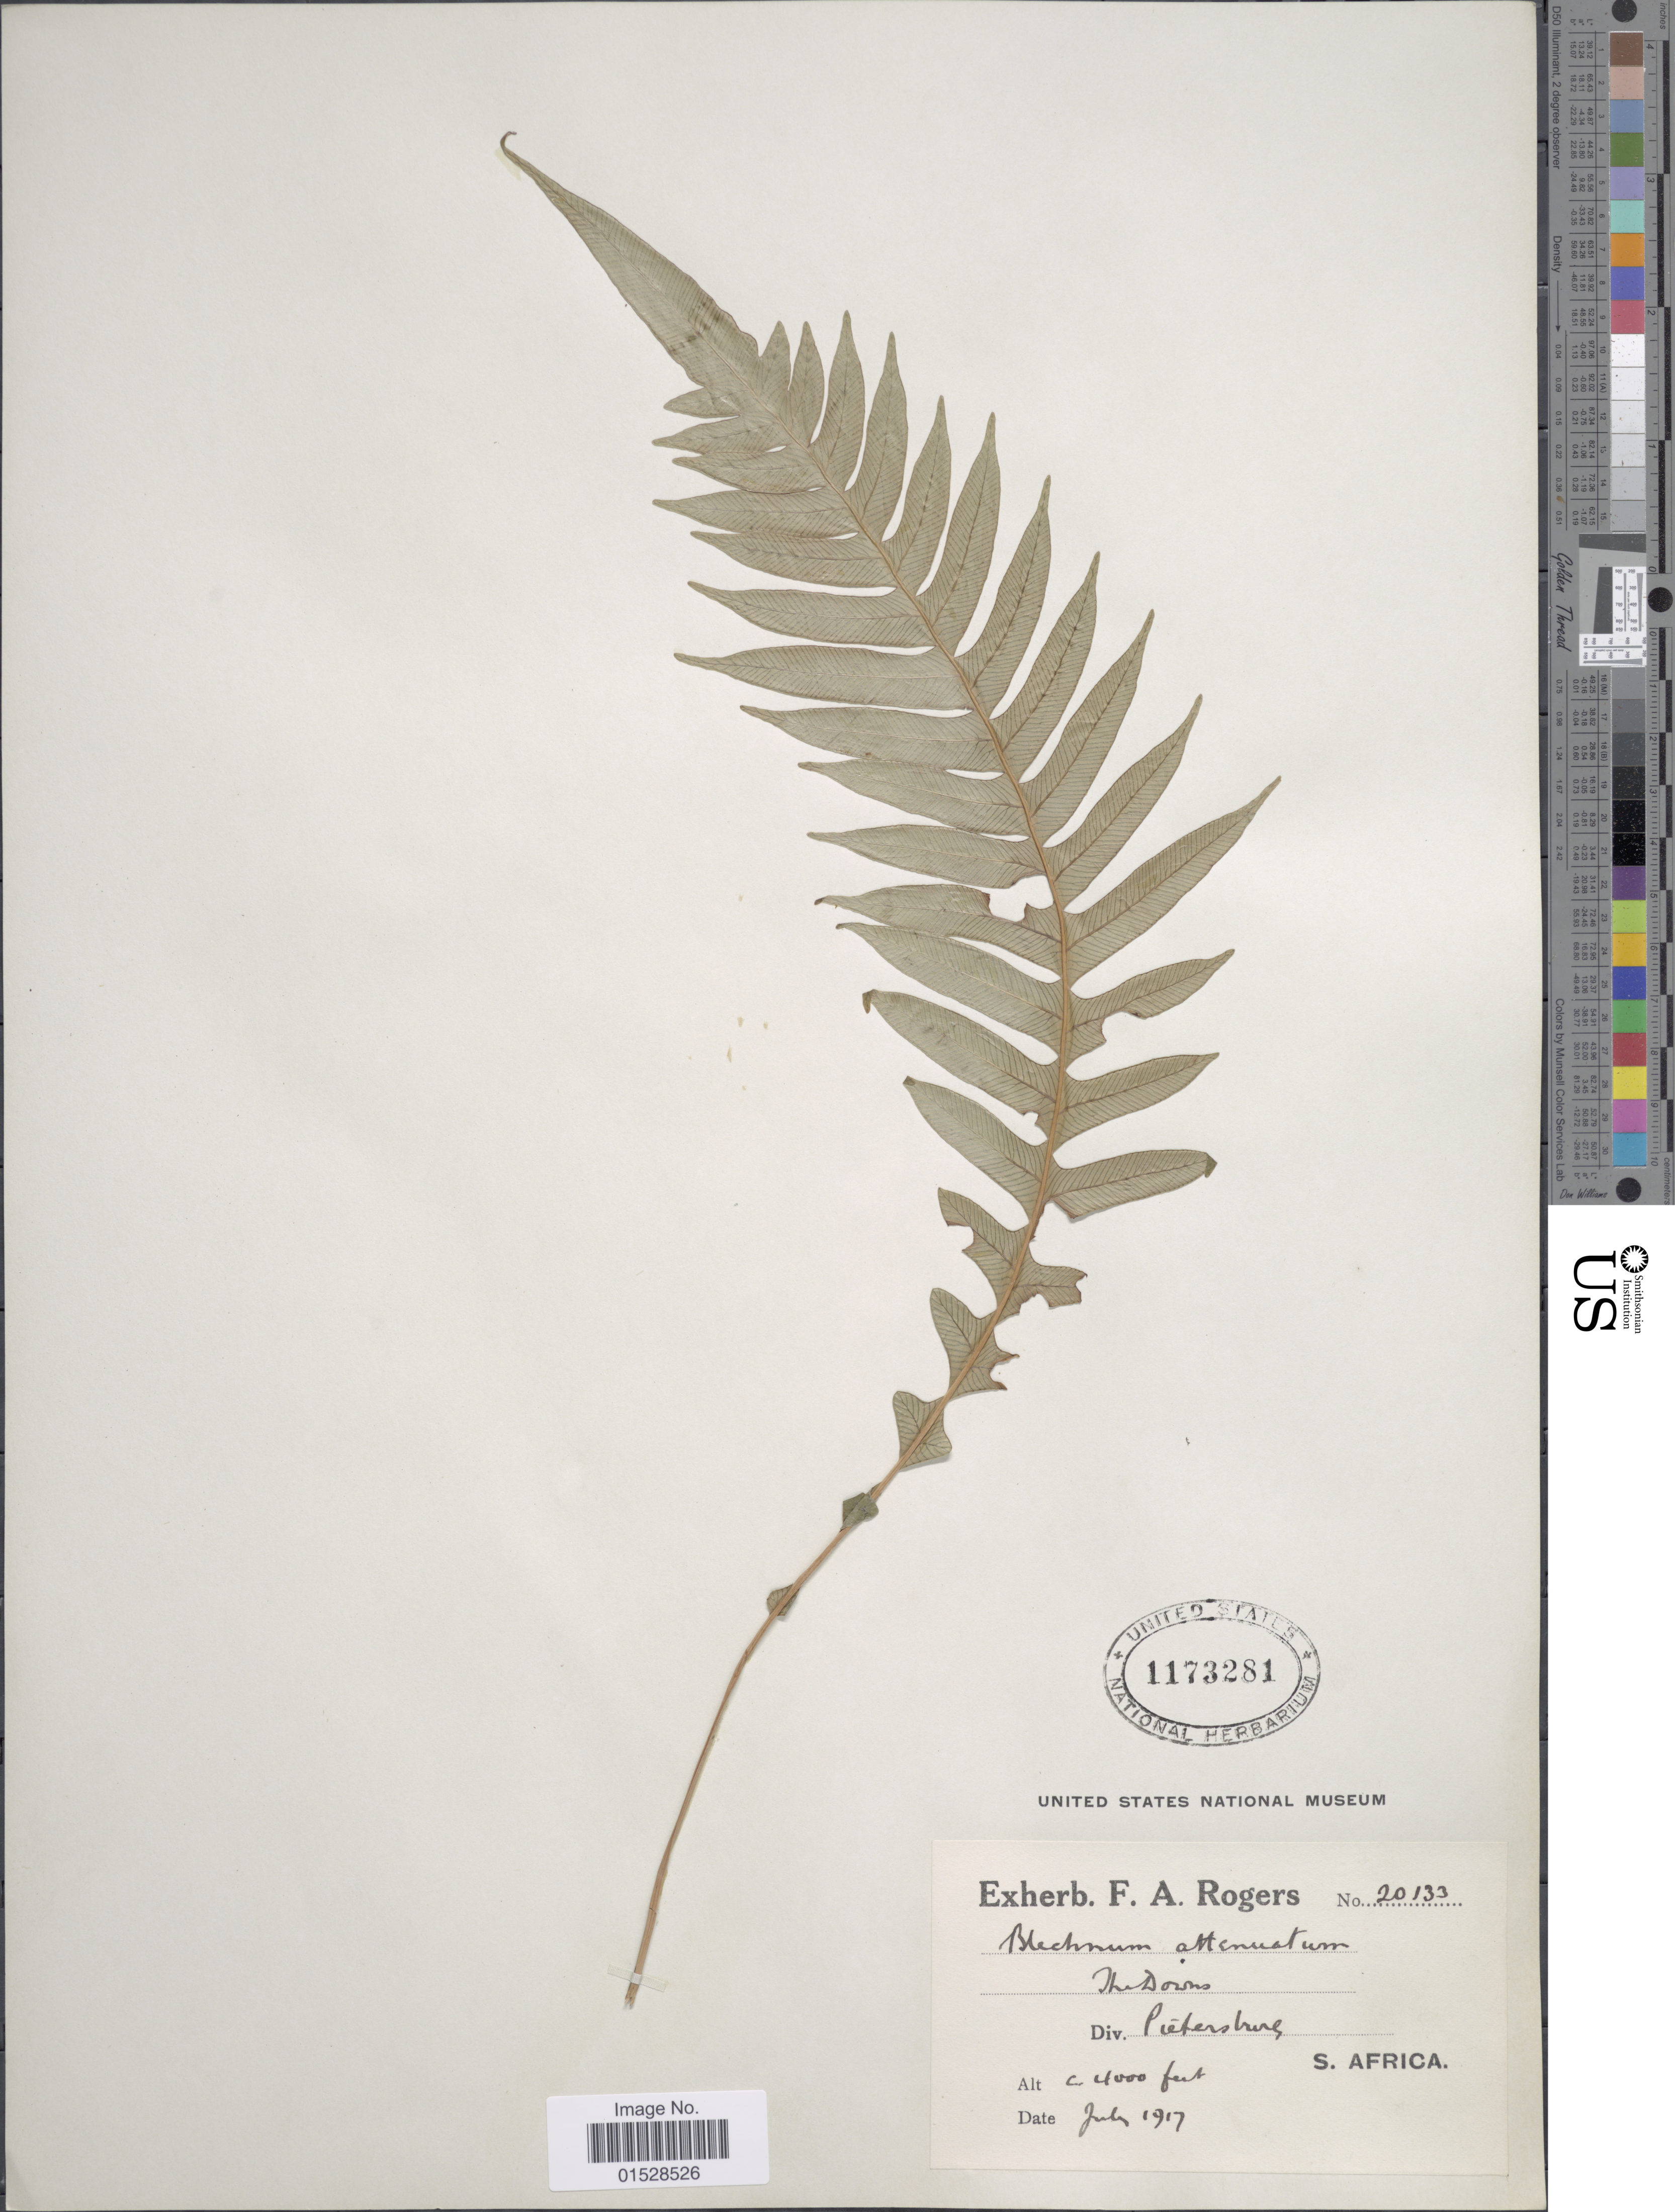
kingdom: Plantae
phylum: Tracheophyta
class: Polypodiopsida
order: Polypodiales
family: Blechnaceae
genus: Blechnum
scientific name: Blechnum attenuatum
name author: (Sw.) Mett.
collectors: ex herb. F. A. Rogers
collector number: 20133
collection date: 1917-07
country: South Africa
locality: Div. Pietersburg., The Downs.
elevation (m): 1219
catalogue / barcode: US 1173281